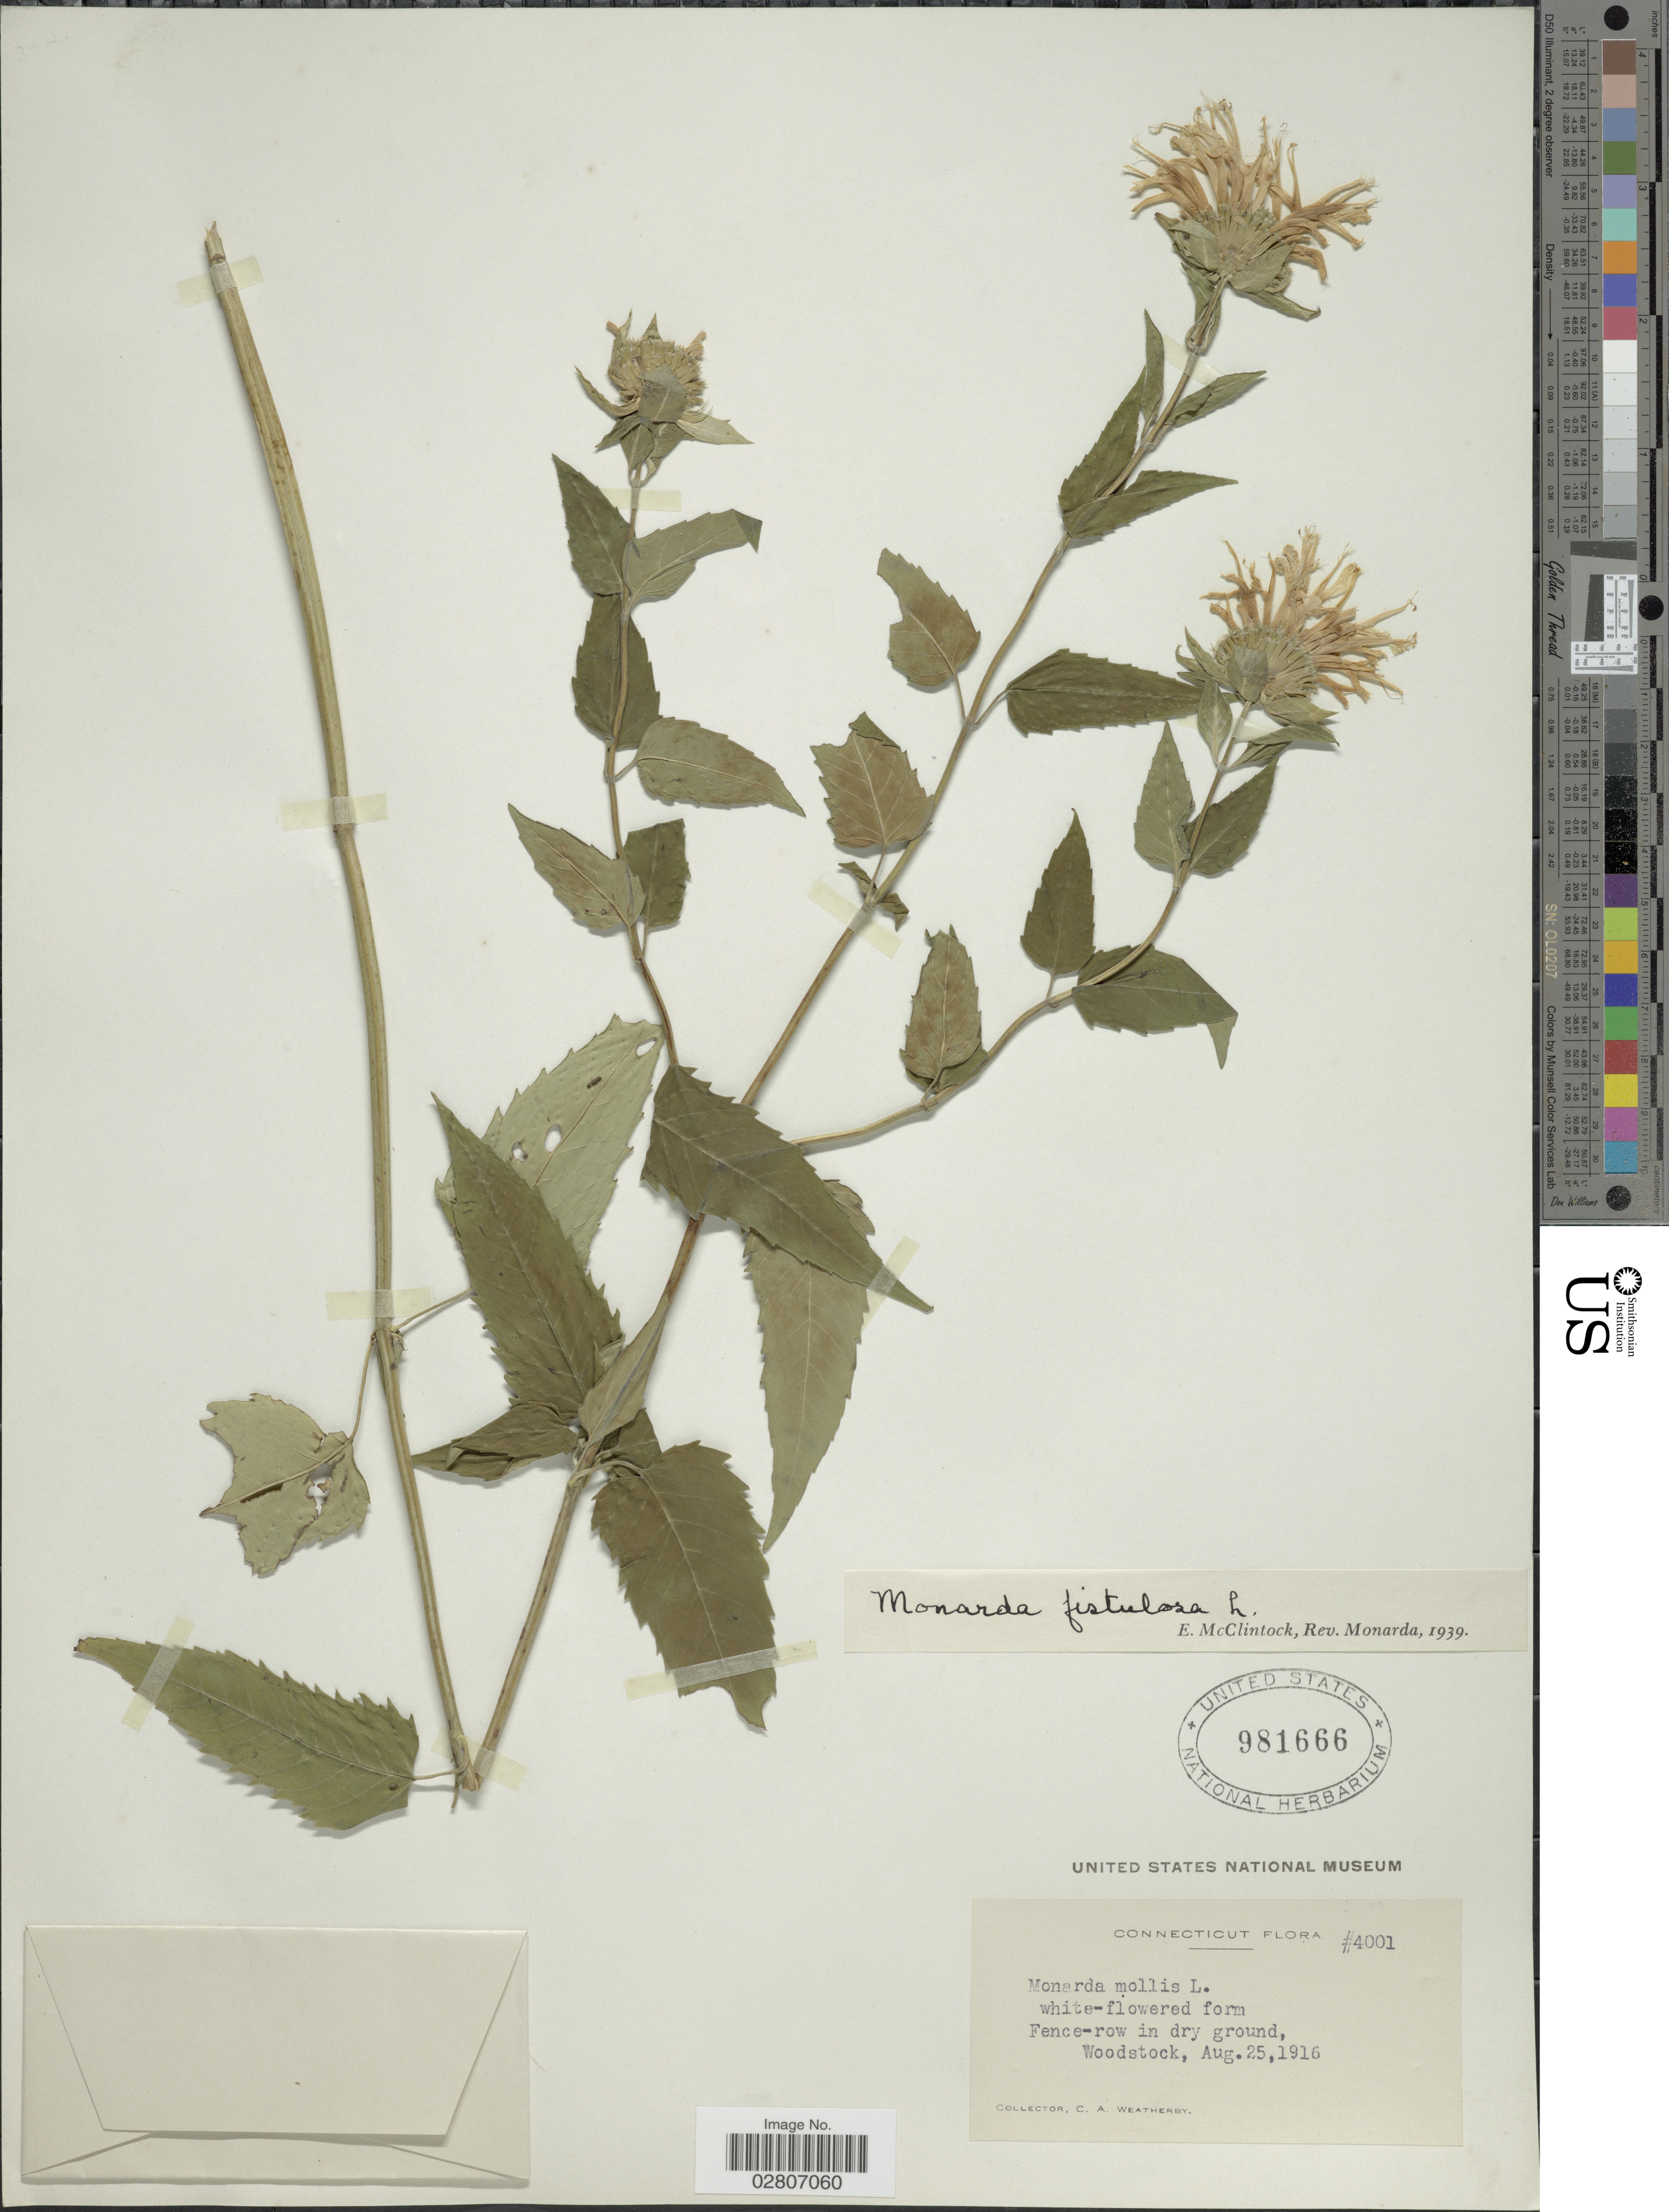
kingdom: Plantae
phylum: Tracheophyta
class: Magnoliopsida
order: Lamiales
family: Lamiaceae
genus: Monarda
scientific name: Monarda fistulosa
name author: L.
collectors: C. A. Weatherby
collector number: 4001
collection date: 1916-08-25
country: United States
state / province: Connecticut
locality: Woodstock.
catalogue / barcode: US 981666